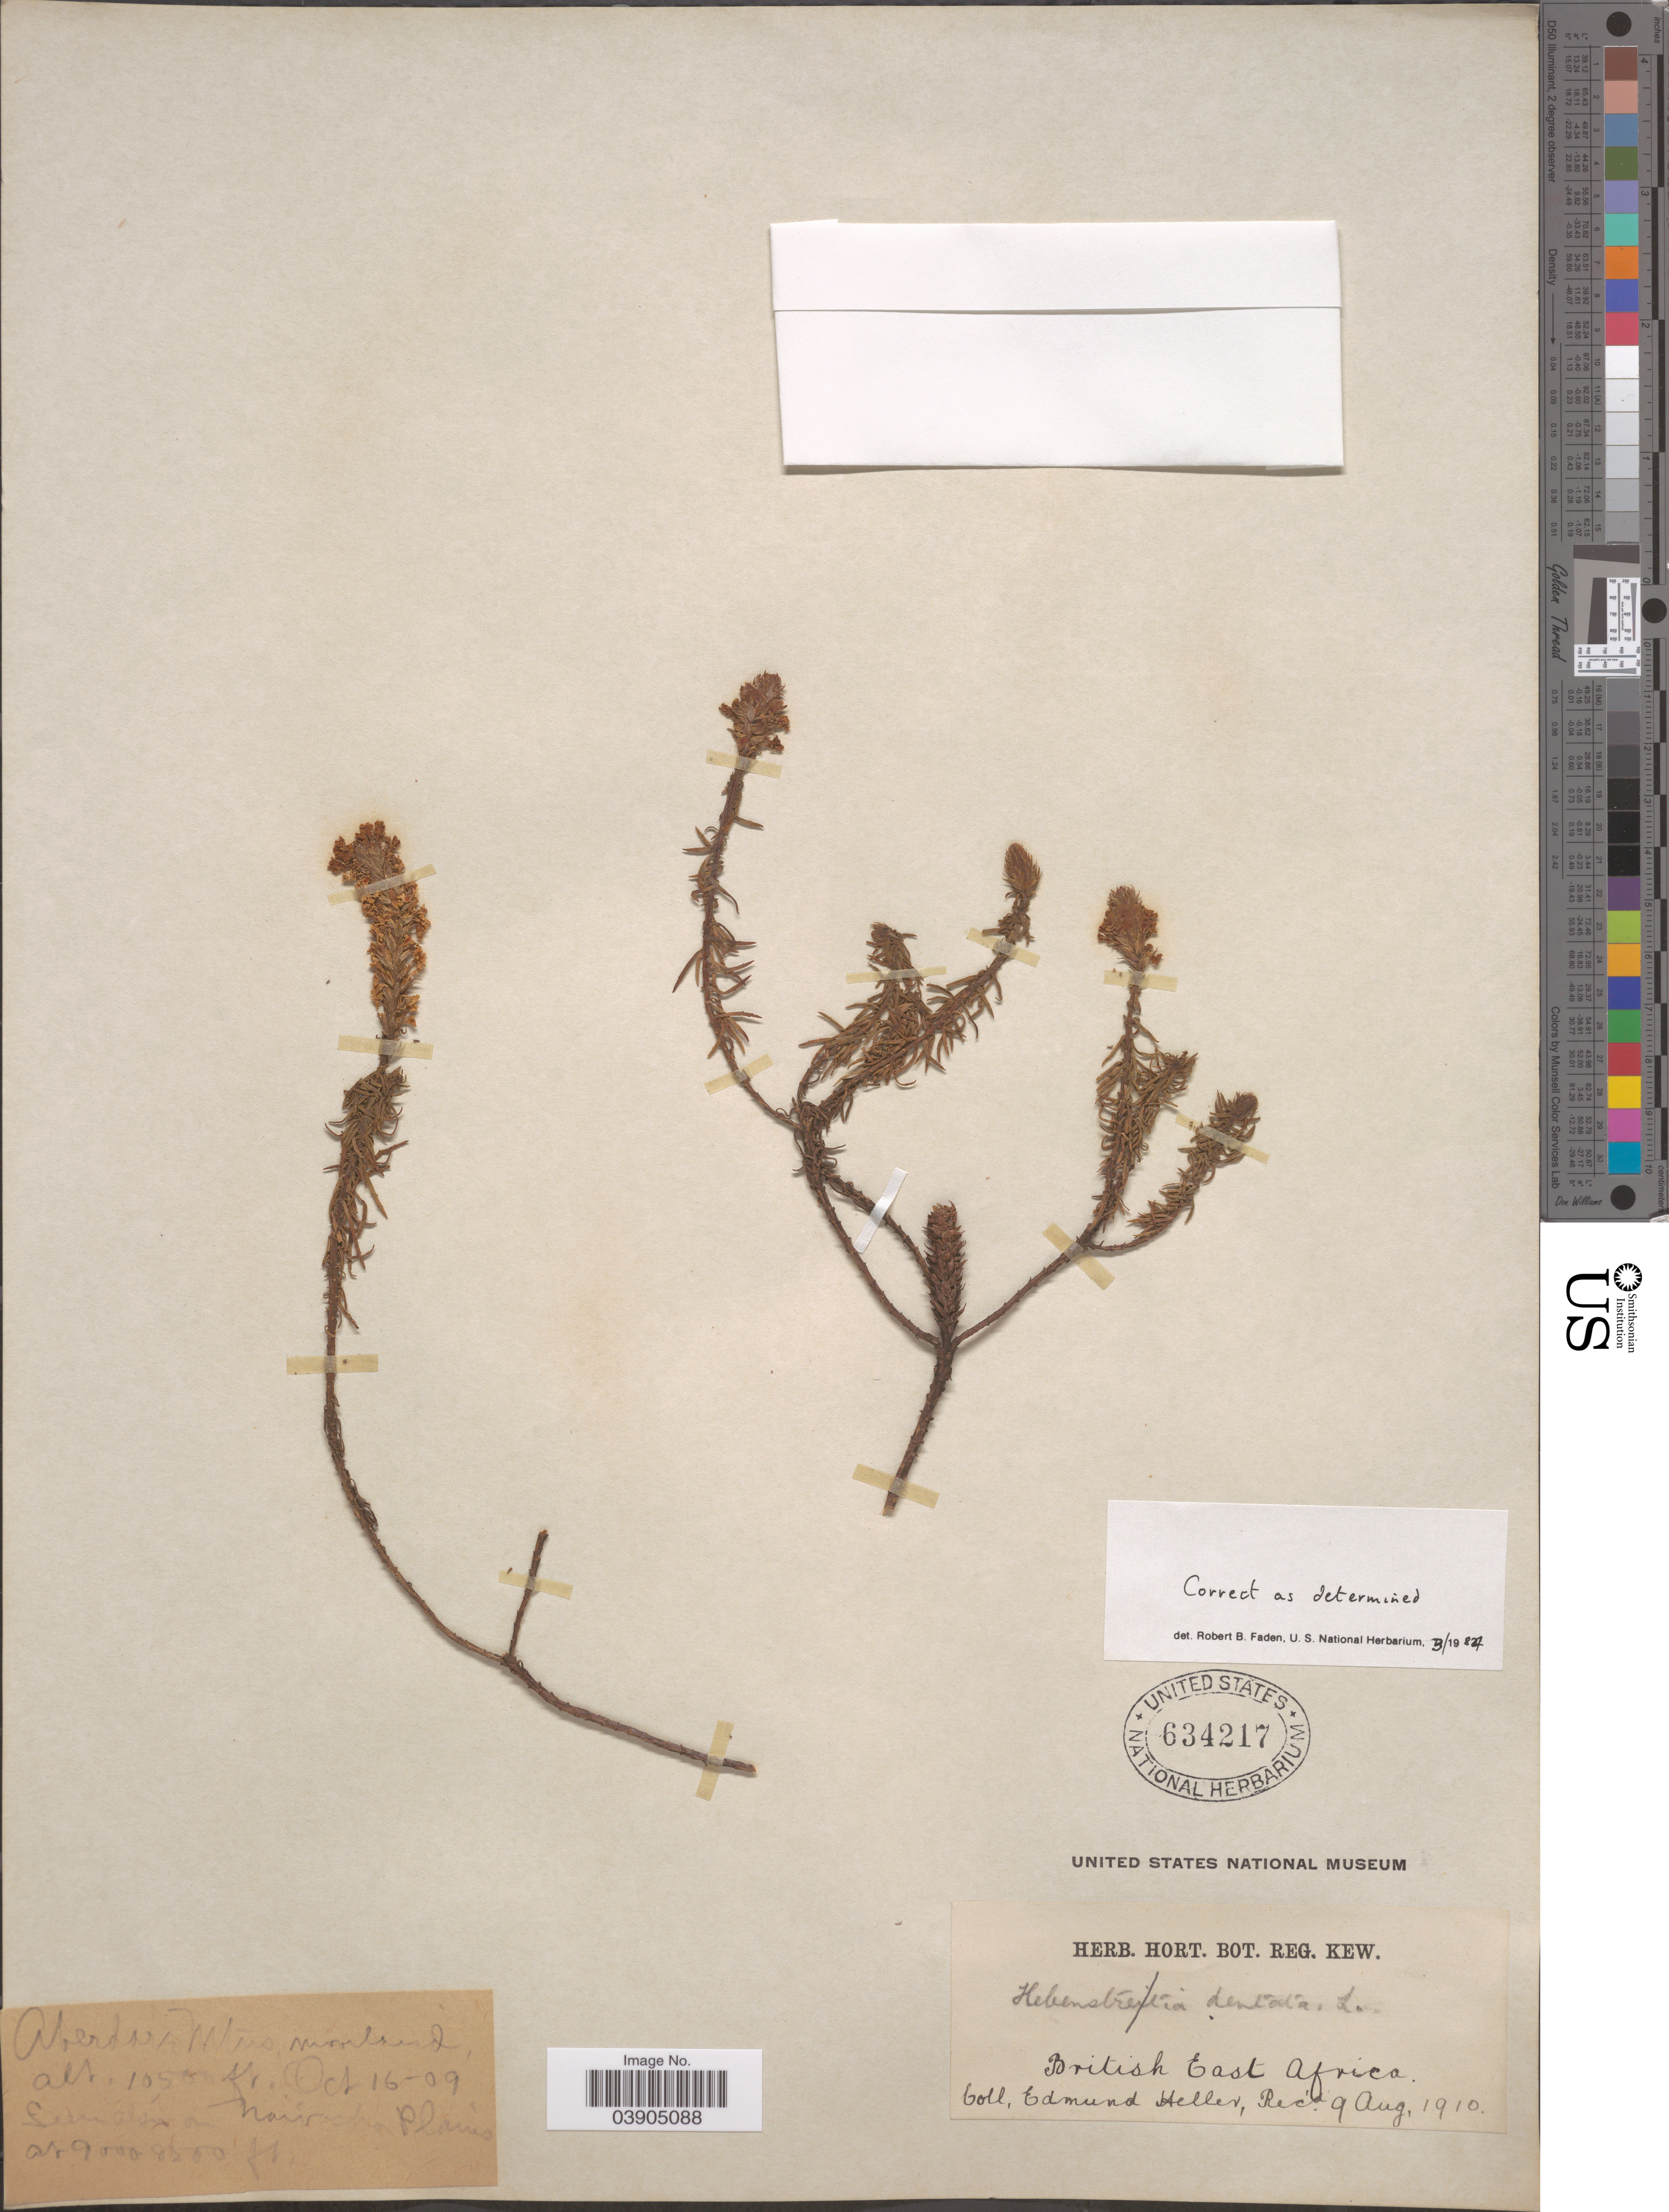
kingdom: Plantae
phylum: Tracheophyta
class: Magnoliopsida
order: Lamiales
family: Scrophulariaceae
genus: Hebenstretia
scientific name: Hebenstretia dentata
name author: L.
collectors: E. Heller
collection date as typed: Transcribed d/m/y: 16/10/9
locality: British East Africa. [illegible text] Plains.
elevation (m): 3200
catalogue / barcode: US 634217